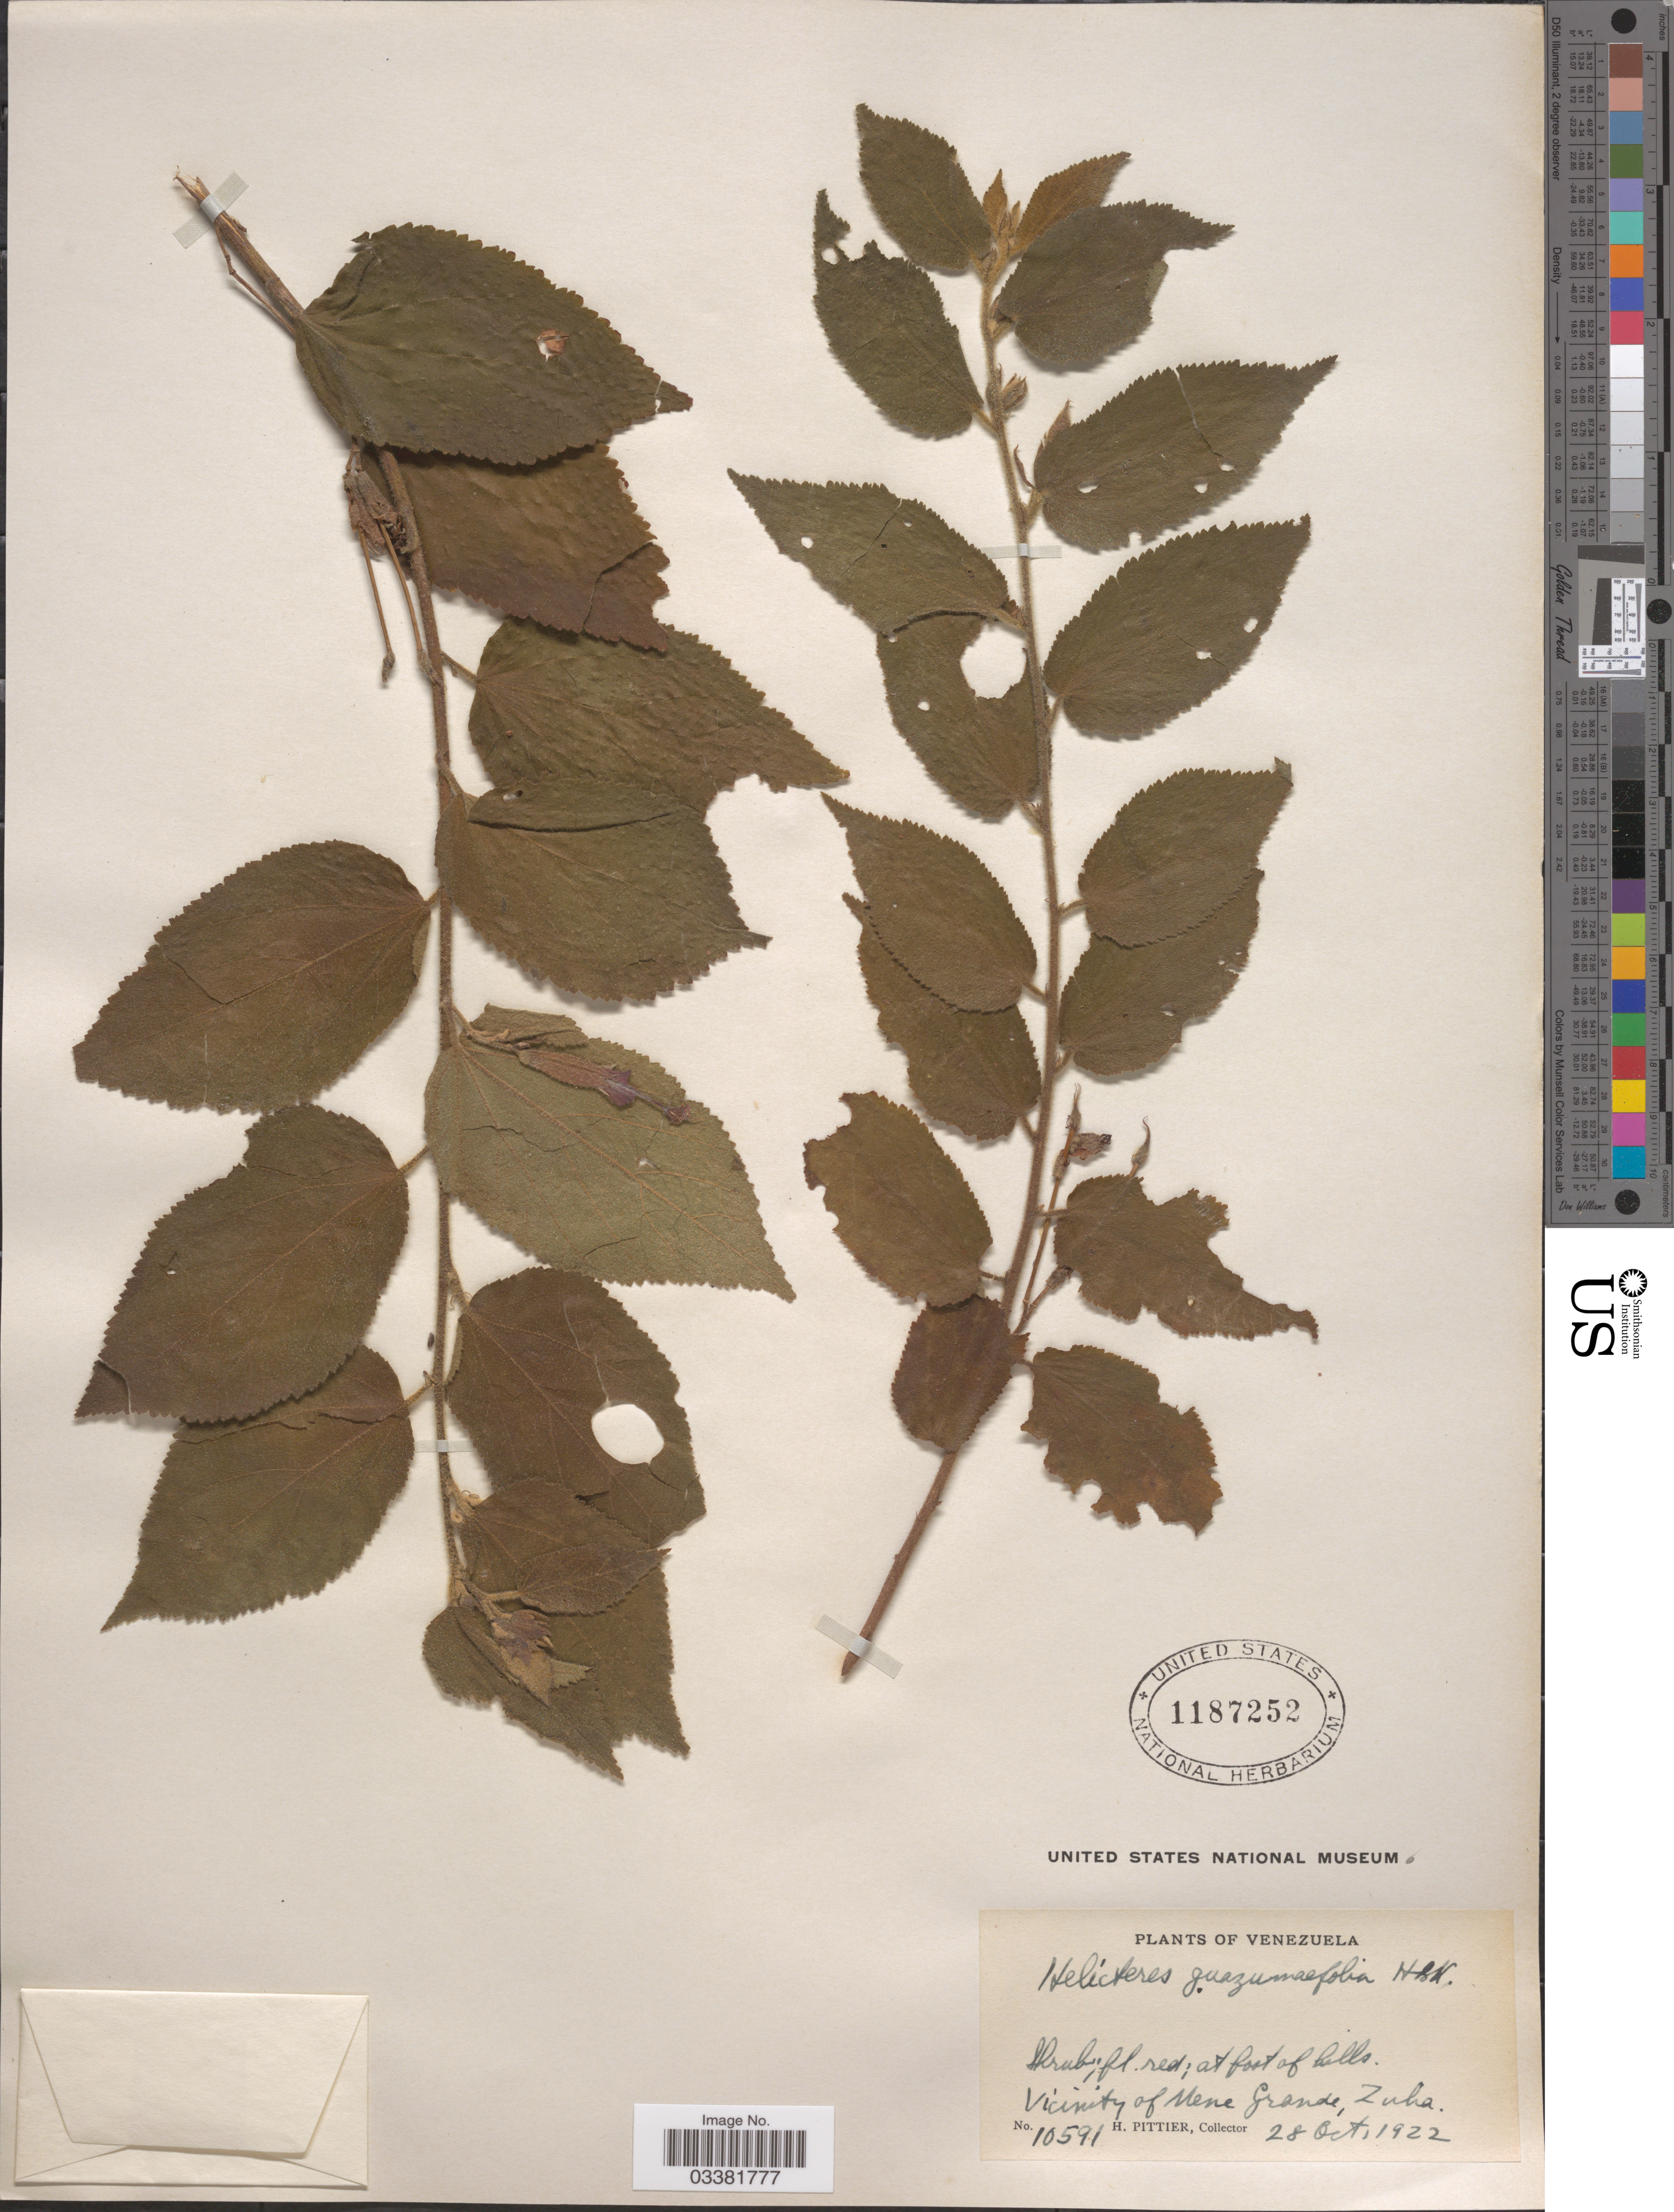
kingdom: Plantae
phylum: Tracheophyta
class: Magnoliopsida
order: Malvales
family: Malvaceae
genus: Helicteres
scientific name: Helicteres guazumifolia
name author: Kunth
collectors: H. F. Pittier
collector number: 10591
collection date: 1922-10-28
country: Venezuela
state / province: Zulia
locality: Vicinity of Mene Grande.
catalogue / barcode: US 1187252